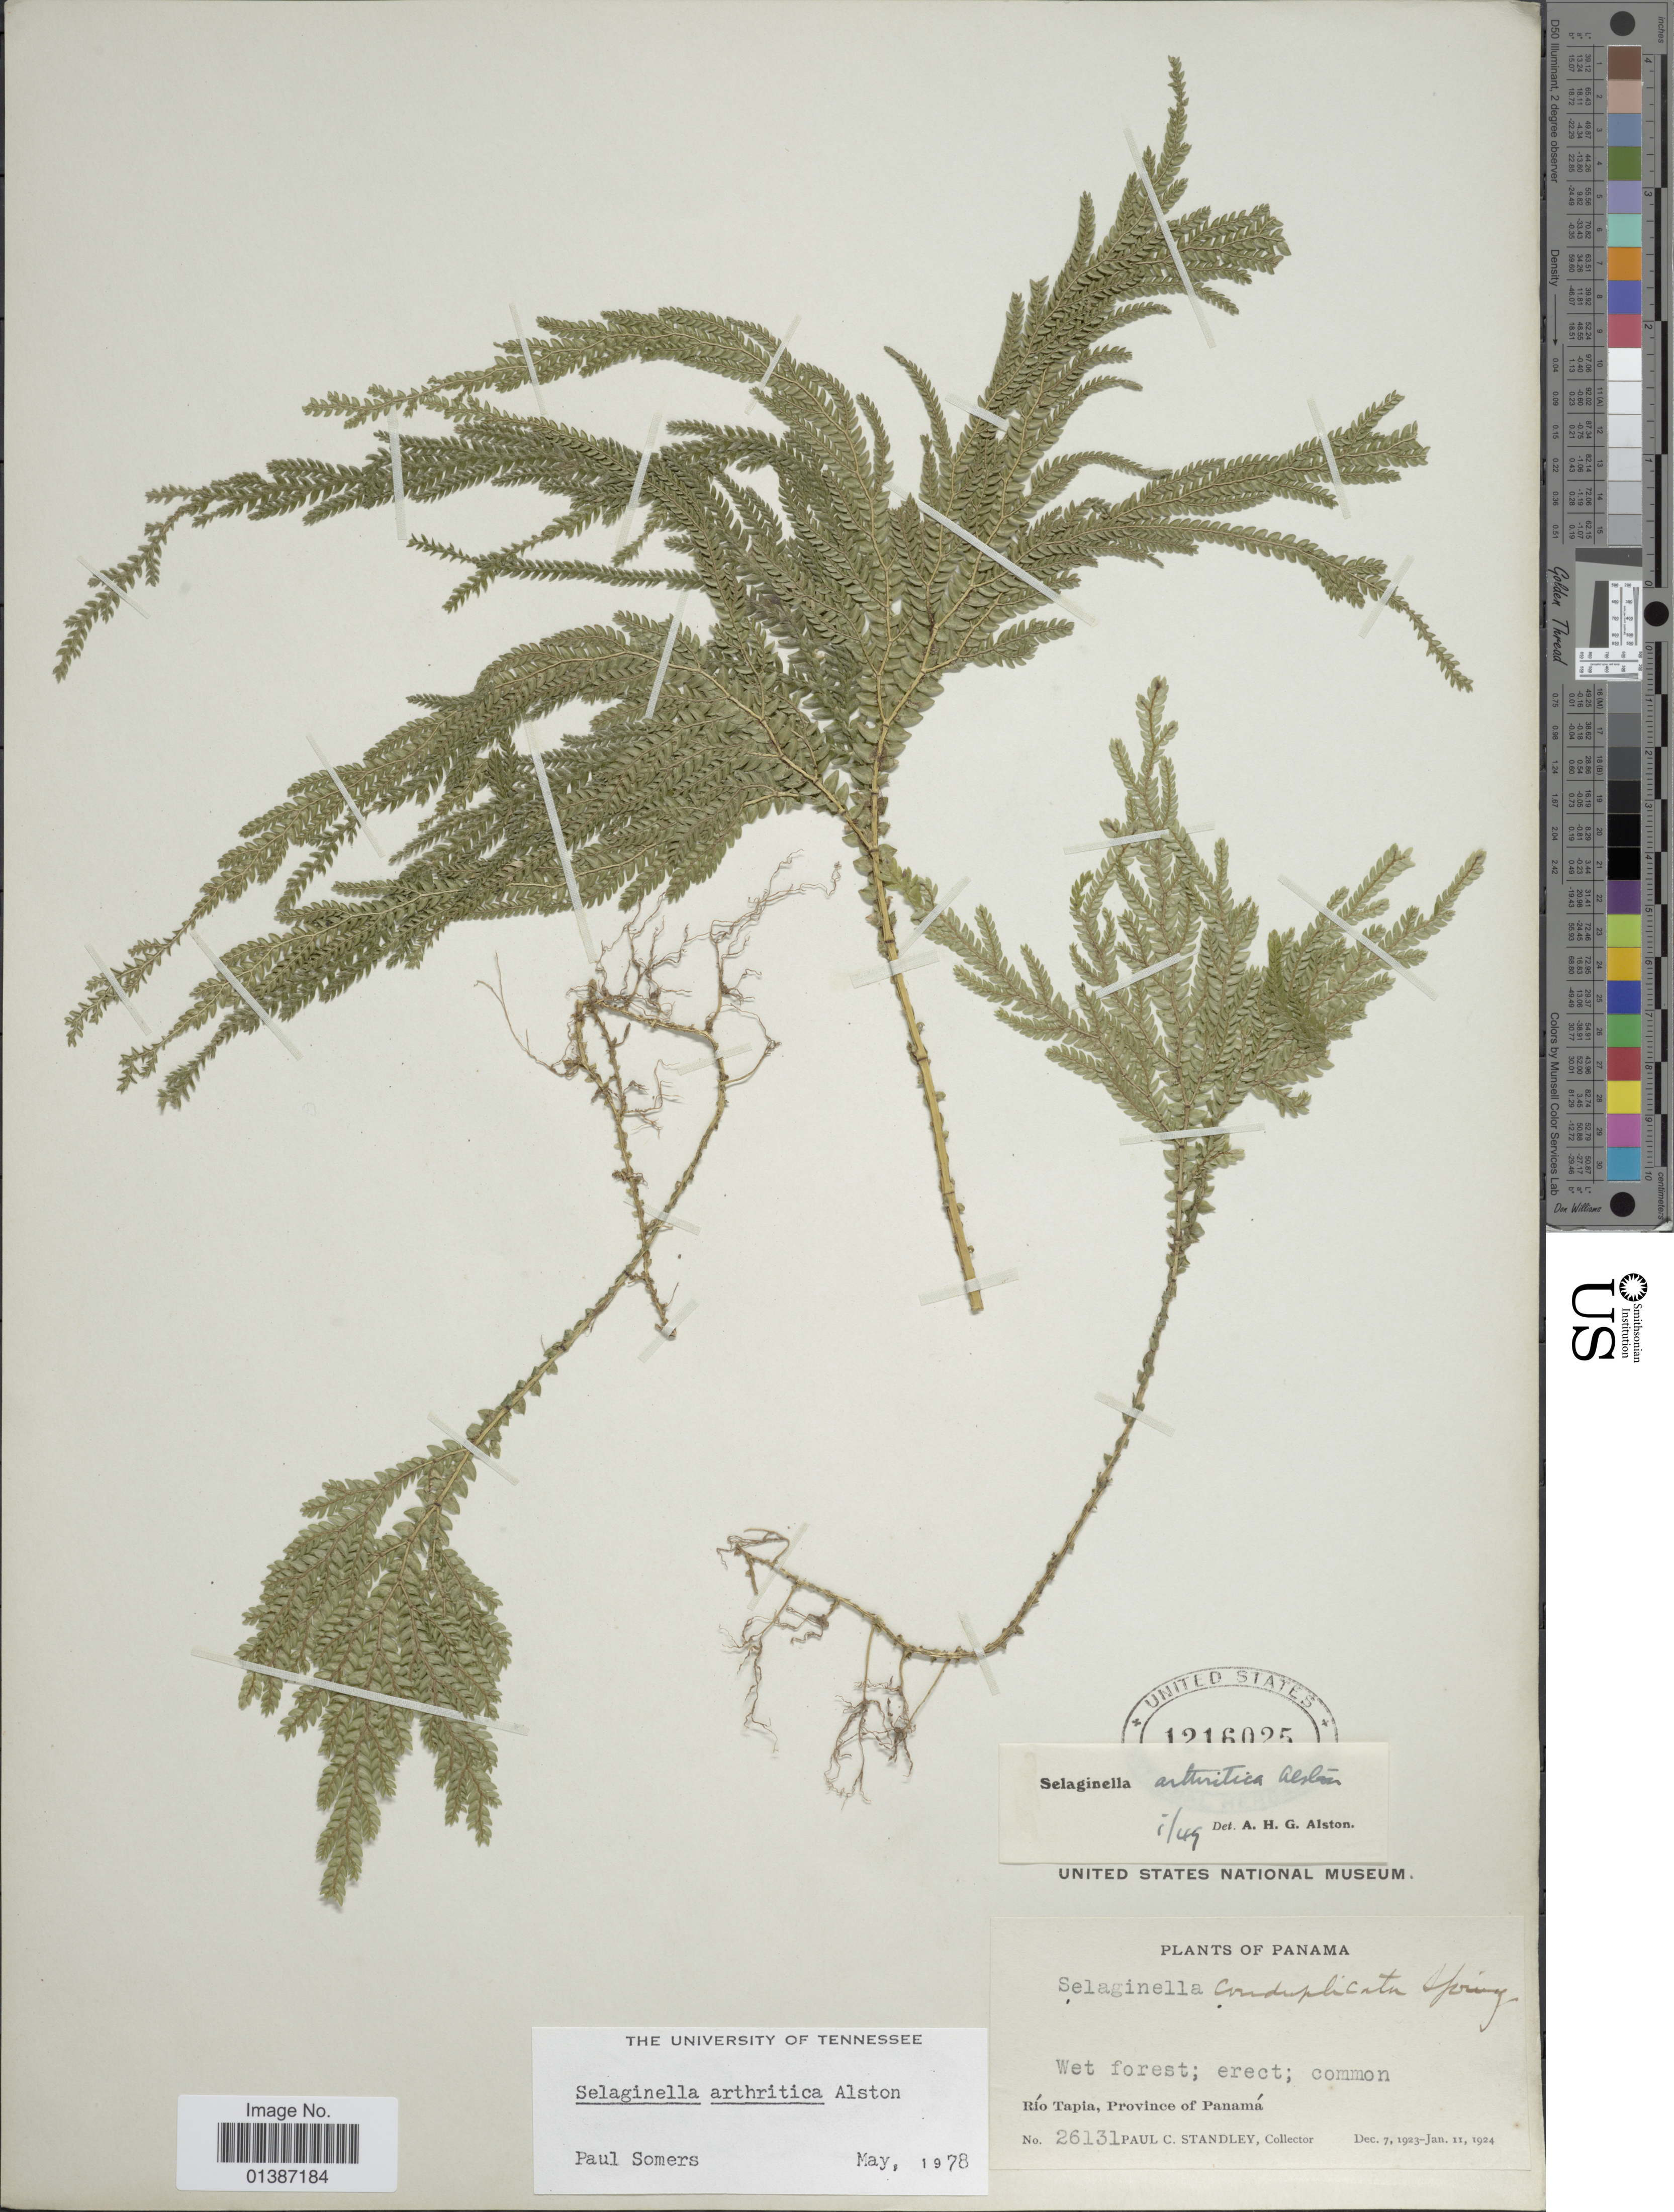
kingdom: Plantae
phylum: Tracheophyta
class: Lycopodiopsida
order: Selaginellales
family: Selaginellaceae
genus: Selaginella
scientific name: Selaginella arthritica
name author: Alston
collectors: P. C. Standley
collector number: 26131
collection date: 1923-12-07/1924-01-11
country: Panama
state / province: Panamá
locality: Río Tapia, Province of Panamá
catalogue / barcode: US 1216025